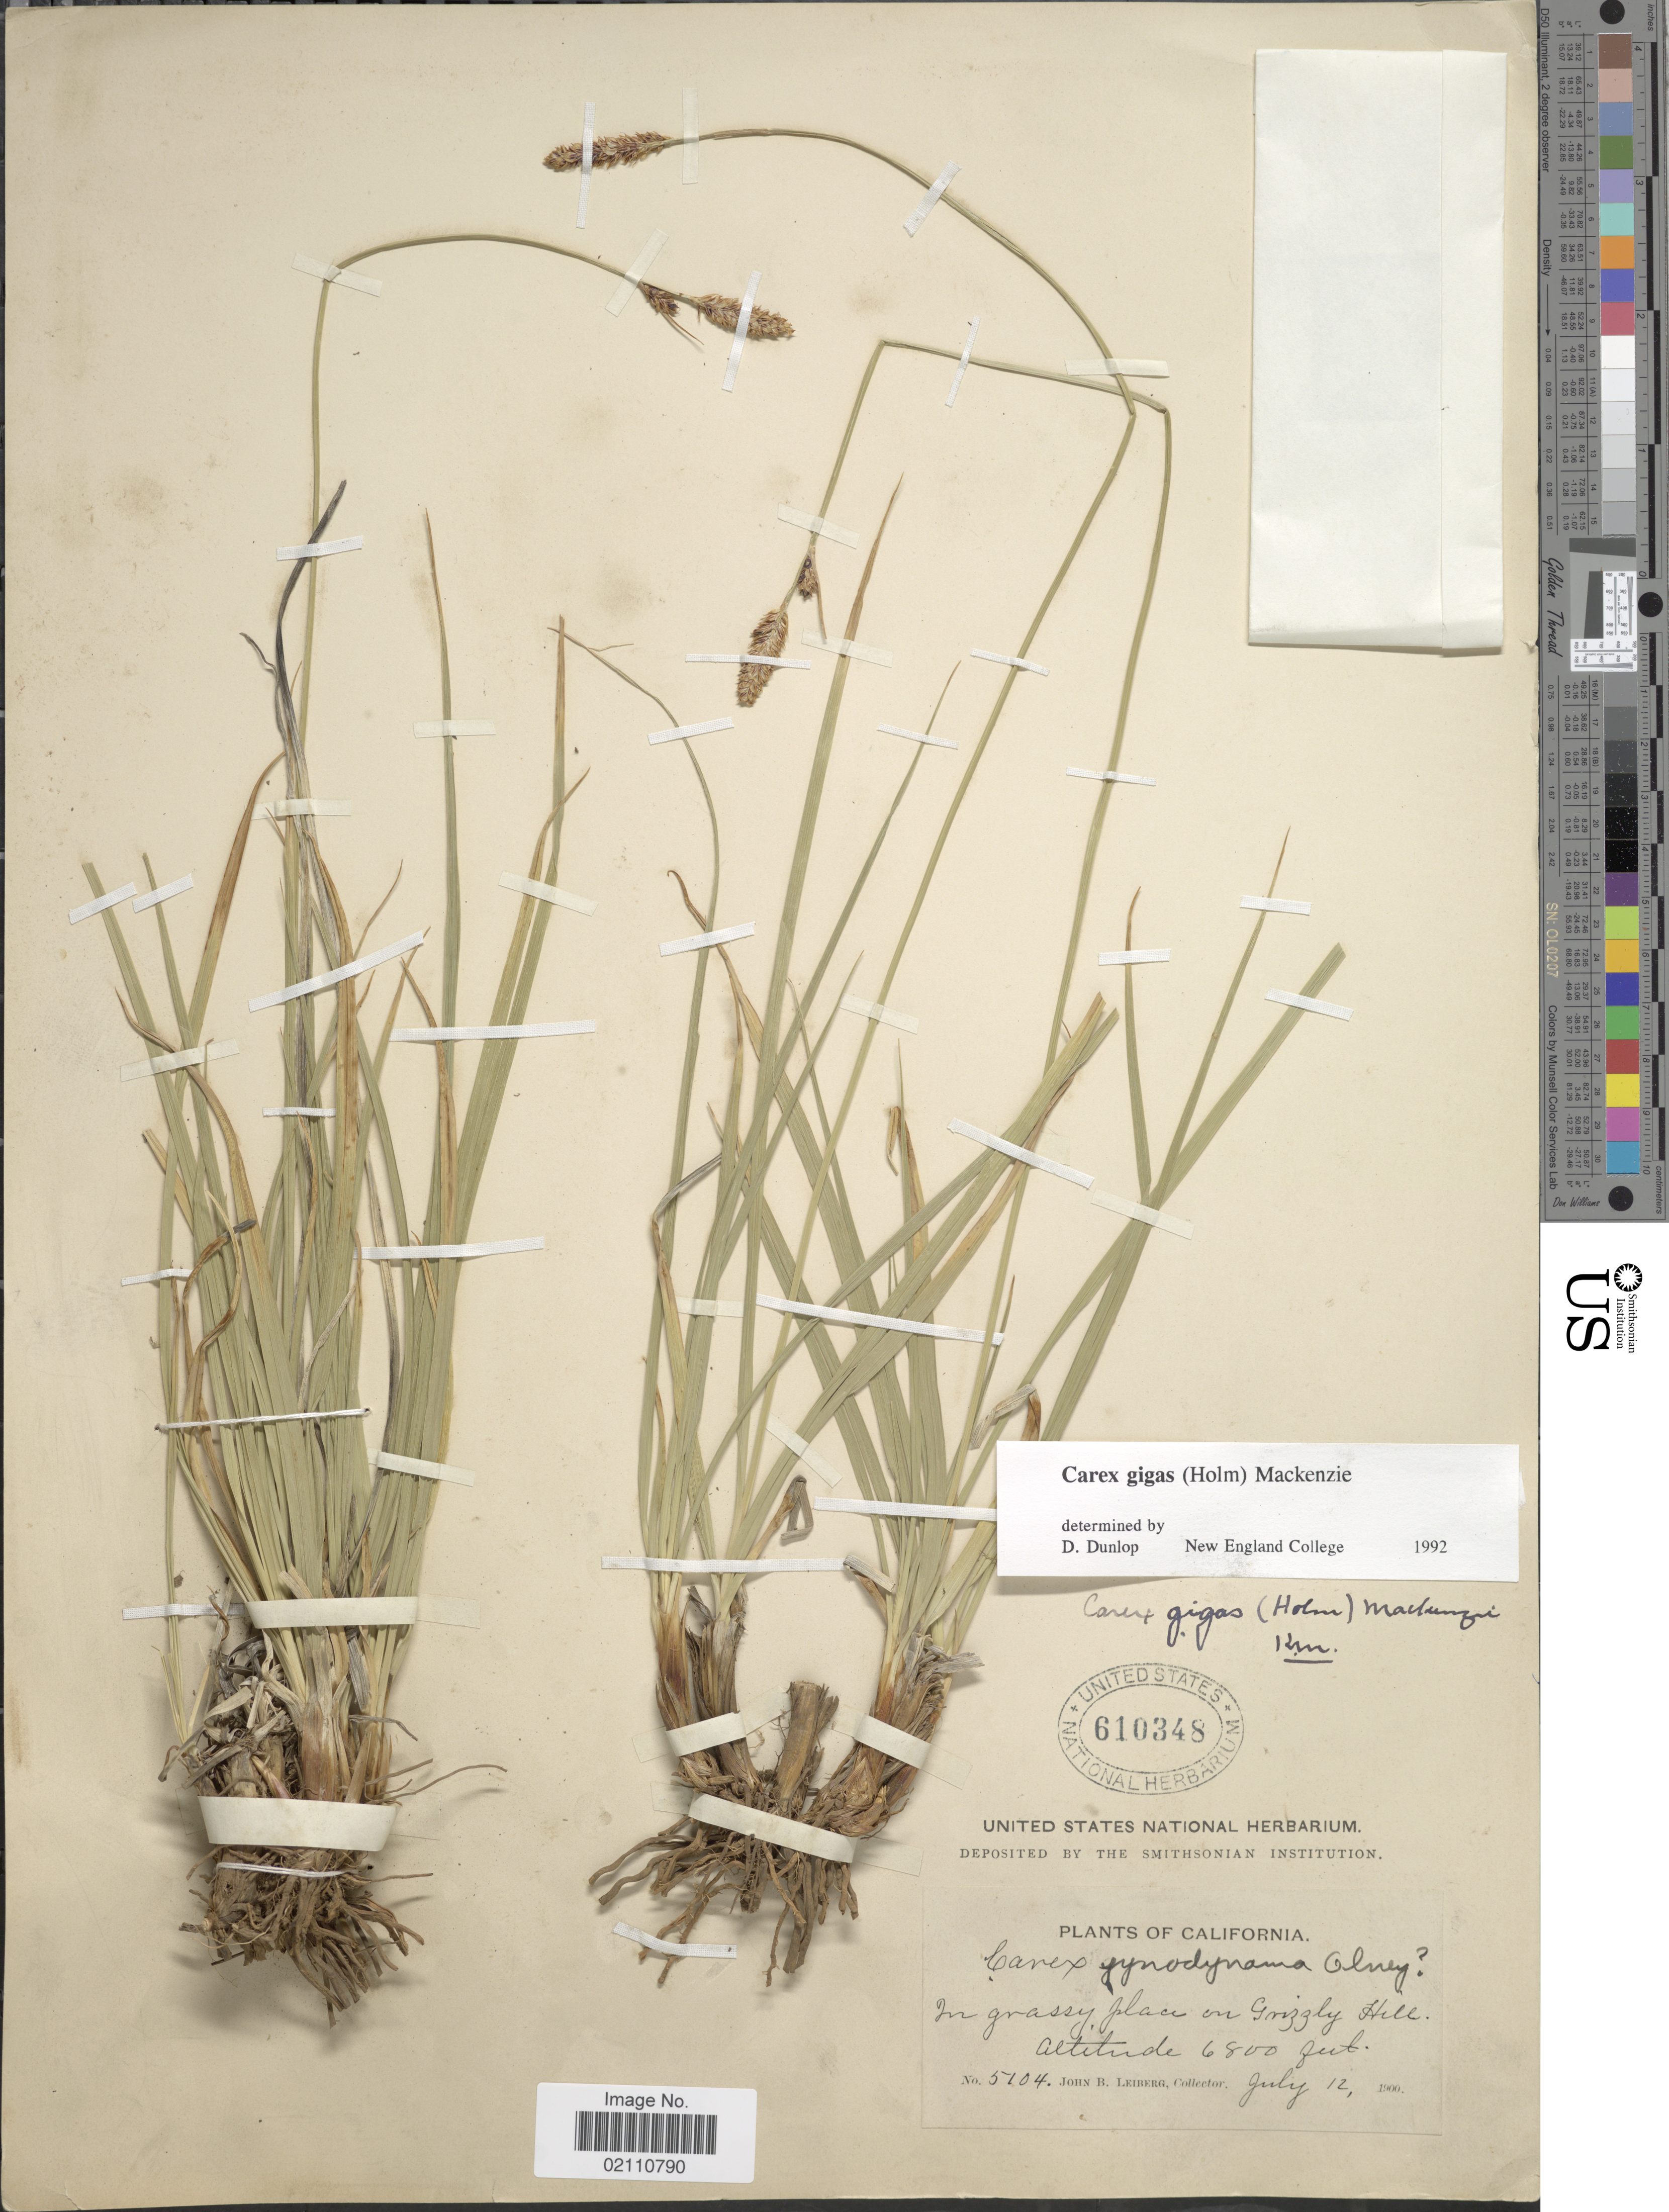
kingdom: Plantae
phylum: Tracheophyta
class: Liliopsida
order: Poales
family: Cyperaceae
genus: Carex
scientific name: Carex scabriuscula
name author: Mack.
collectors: J. B. Leiberg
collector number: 5104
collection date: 1900-07-12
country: United States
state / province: California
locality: In grassy place on Grizzly Hill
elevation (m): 2073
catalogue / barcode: US 610348